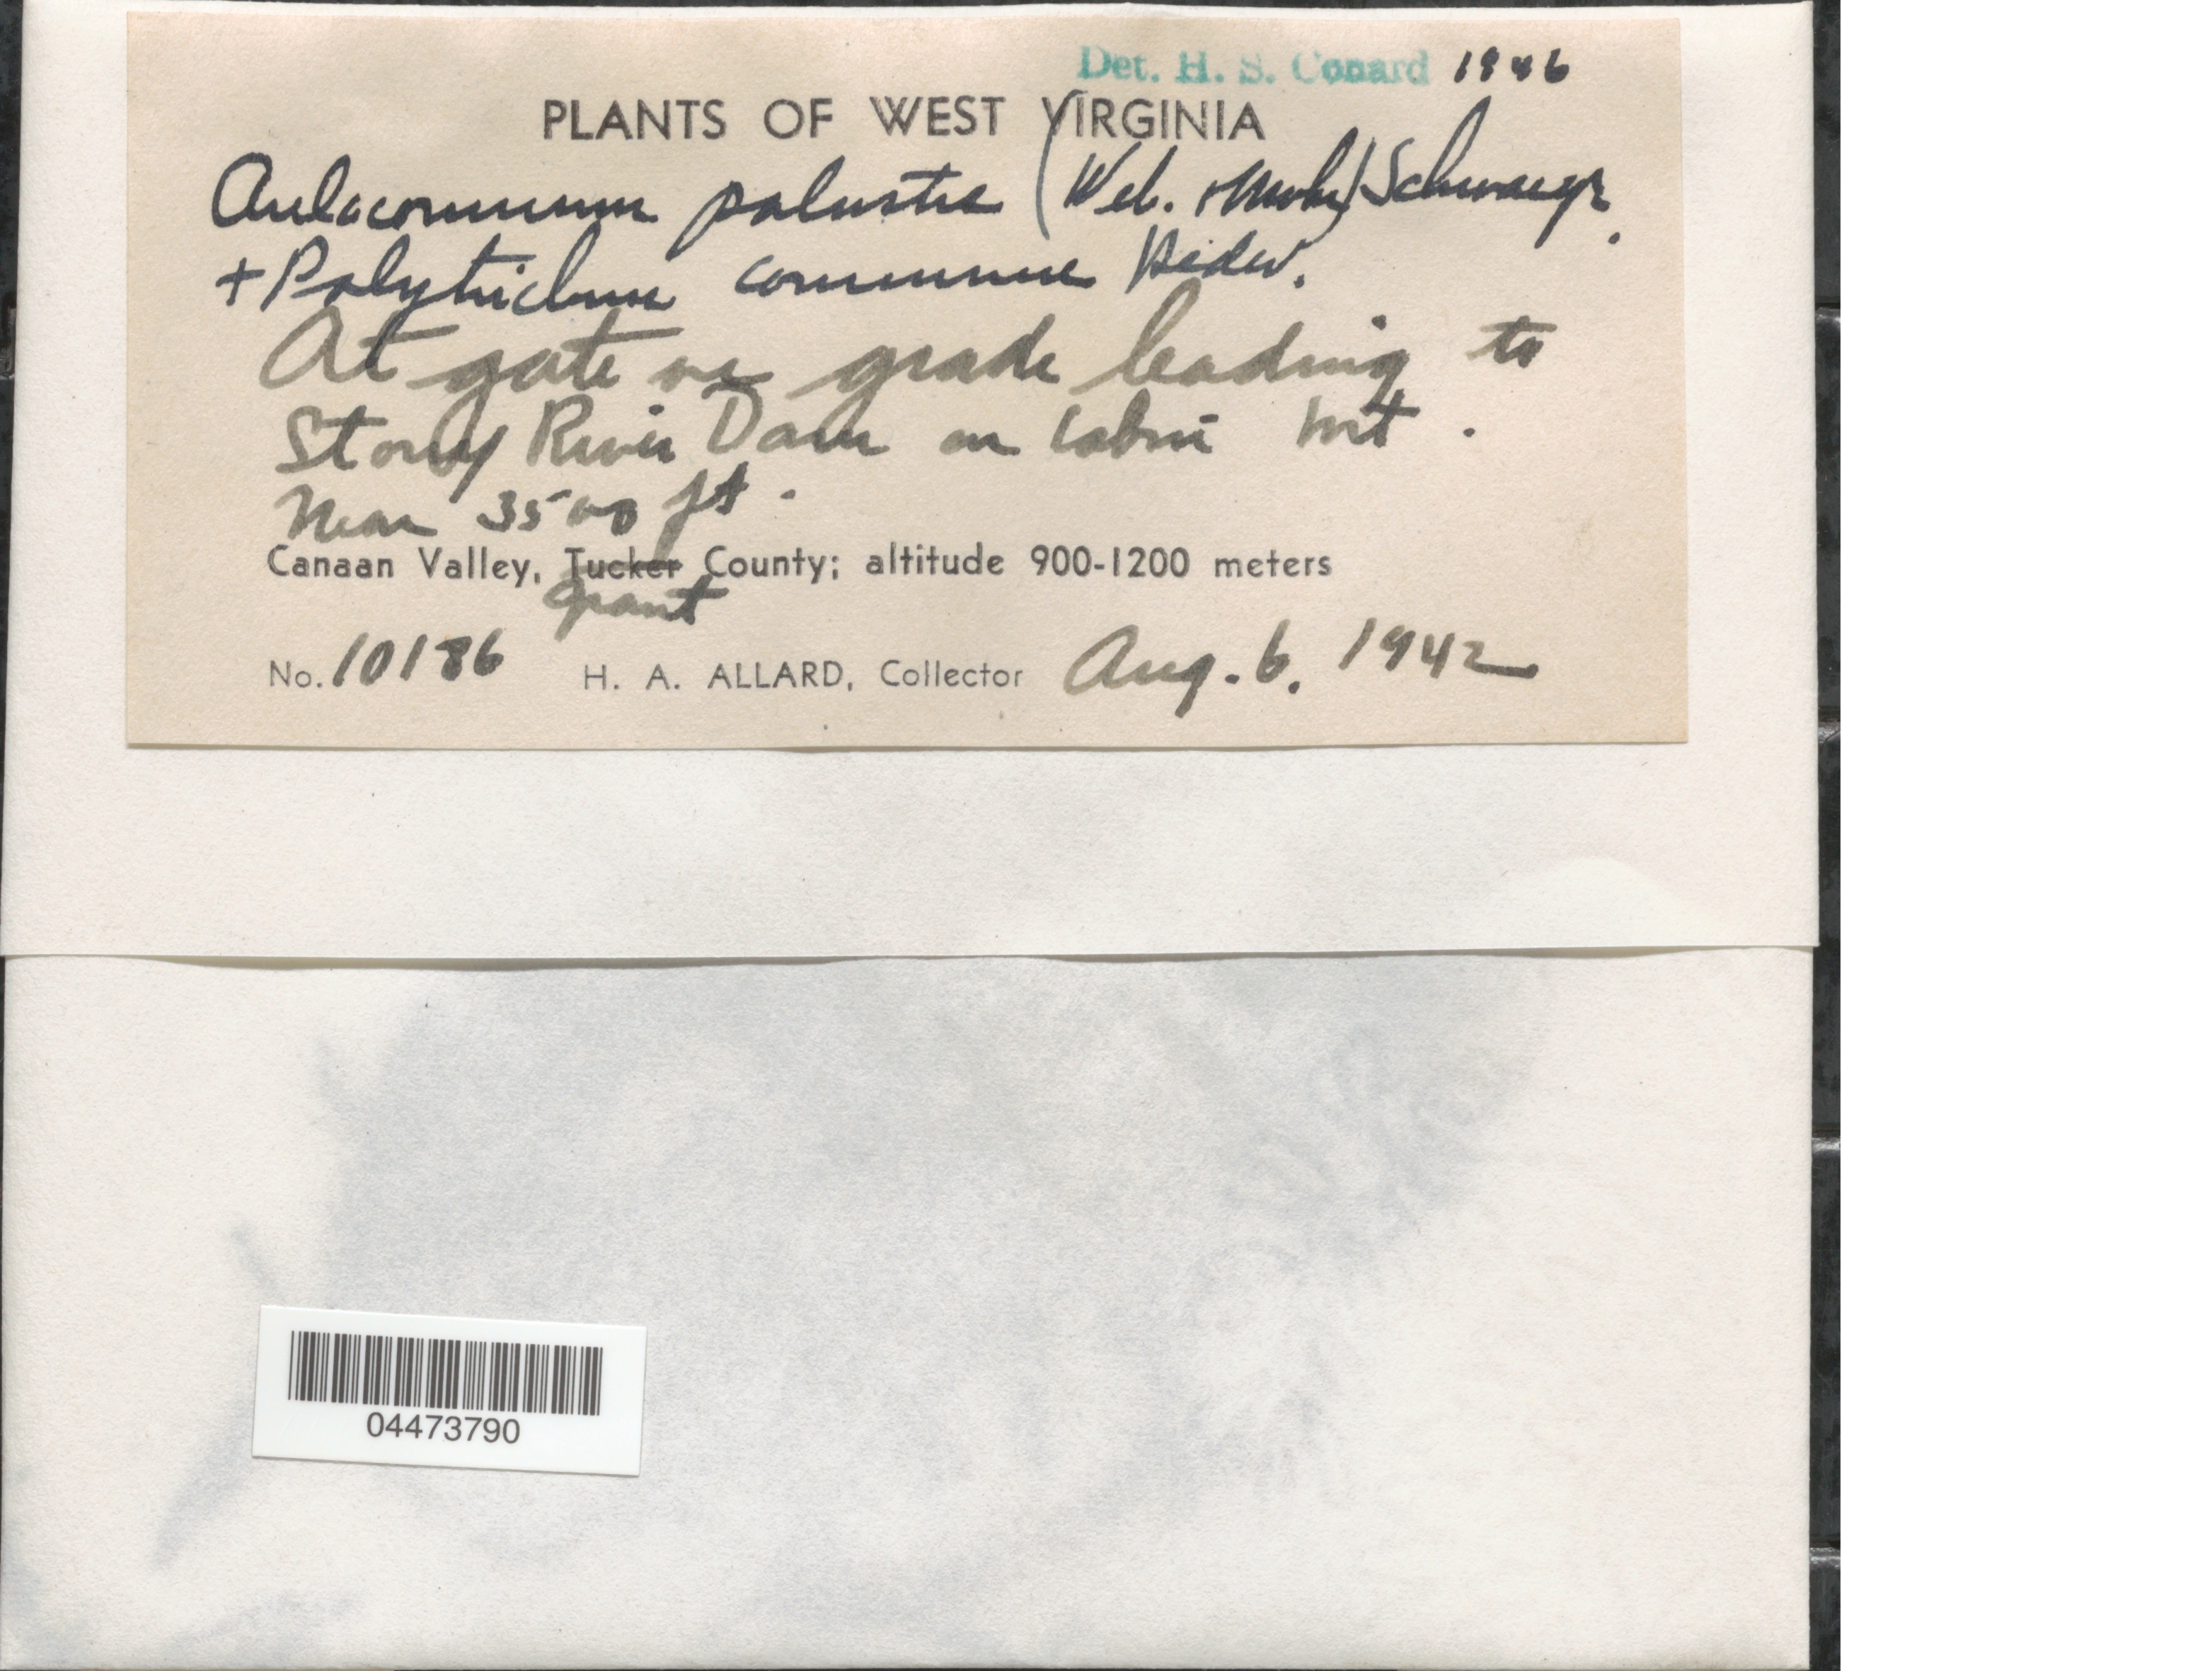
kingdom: Plantae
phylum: Bryophyta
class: Bryopsida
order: Aulacomniales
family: Aulacomniaceae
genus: Aulacomnium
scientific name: Aulacomnium palustre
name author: (Hedw.) Schwägr.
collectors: H. A. Allard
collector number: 10186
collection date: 1942-08-06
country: United States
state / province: West Virginia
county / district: Grant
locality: At gate nr grade leading to Stony River Dam on Cabin Mt. Canaan Valley, Grant County.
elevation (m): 1067